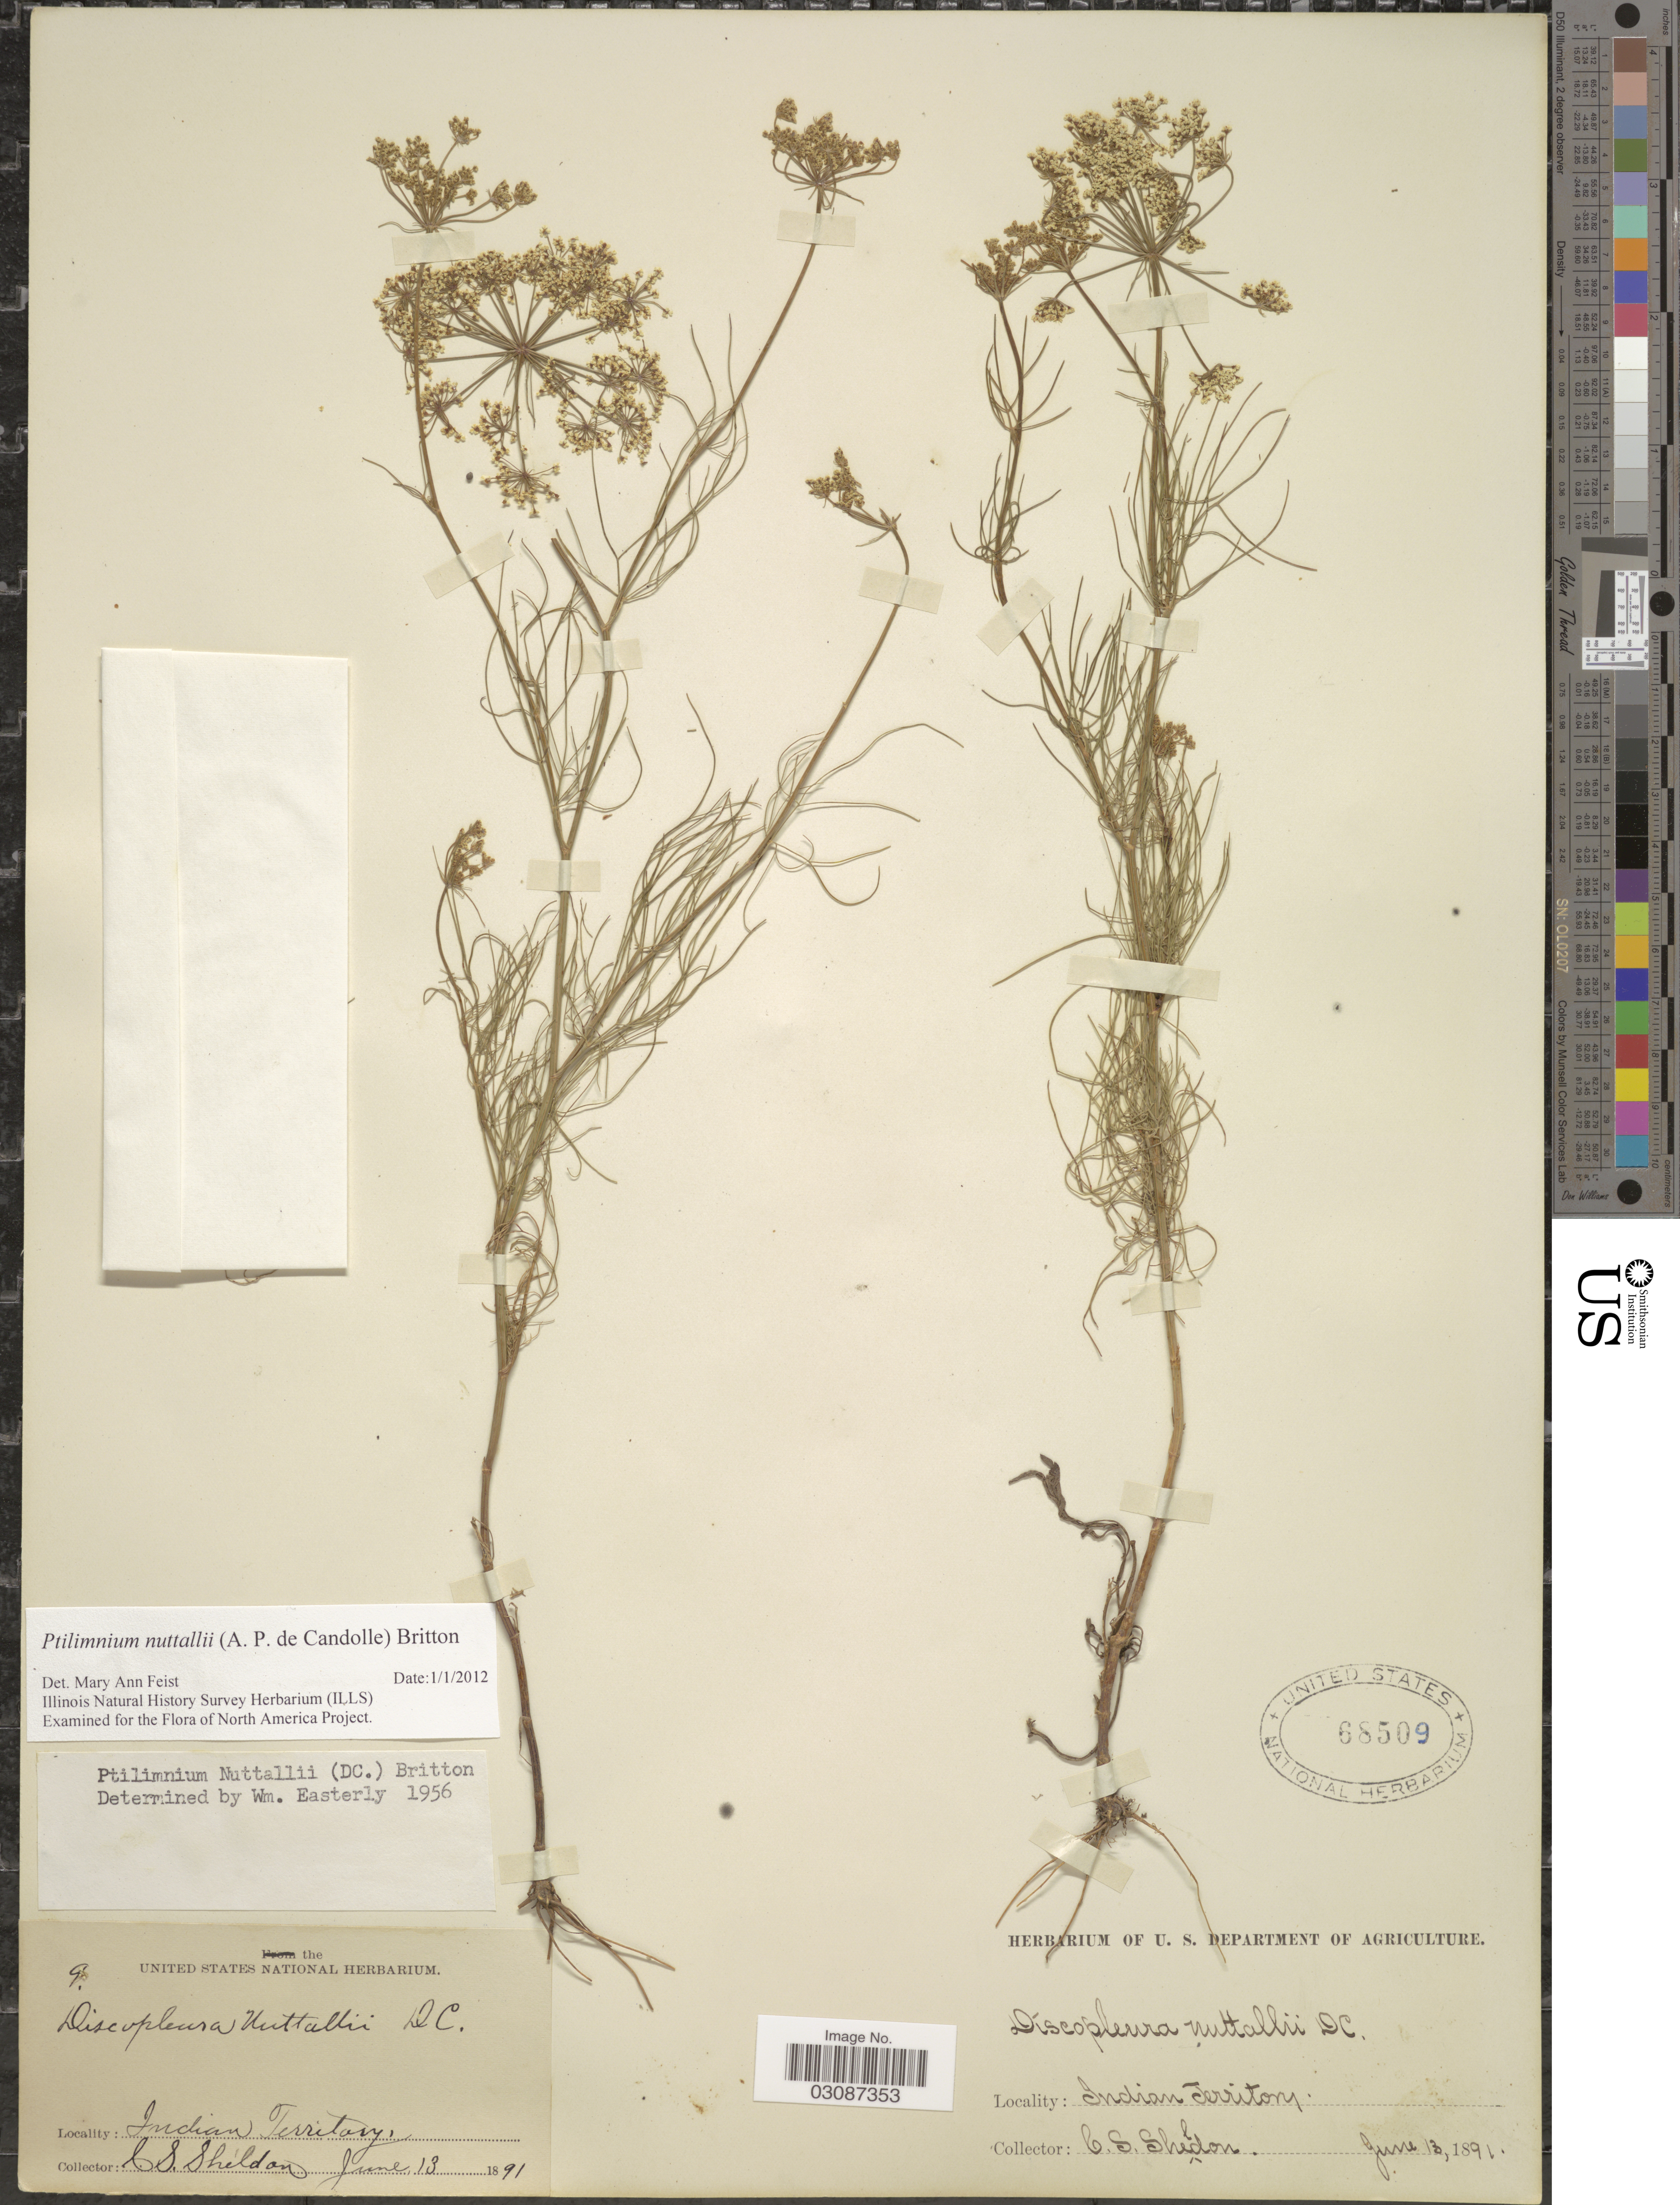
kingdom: Plantae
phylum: Tracheophyta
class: Magnoliopsida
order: Apiales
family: Apiaceae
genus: Ptilimnium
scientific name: Ptilimnium nuttallii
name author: (DC.) Britton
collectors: C. S. Sheldon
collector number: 9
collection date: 1891-06-13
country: United States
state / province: Oklahoma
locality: Indian Territory.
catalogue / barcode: US 68509